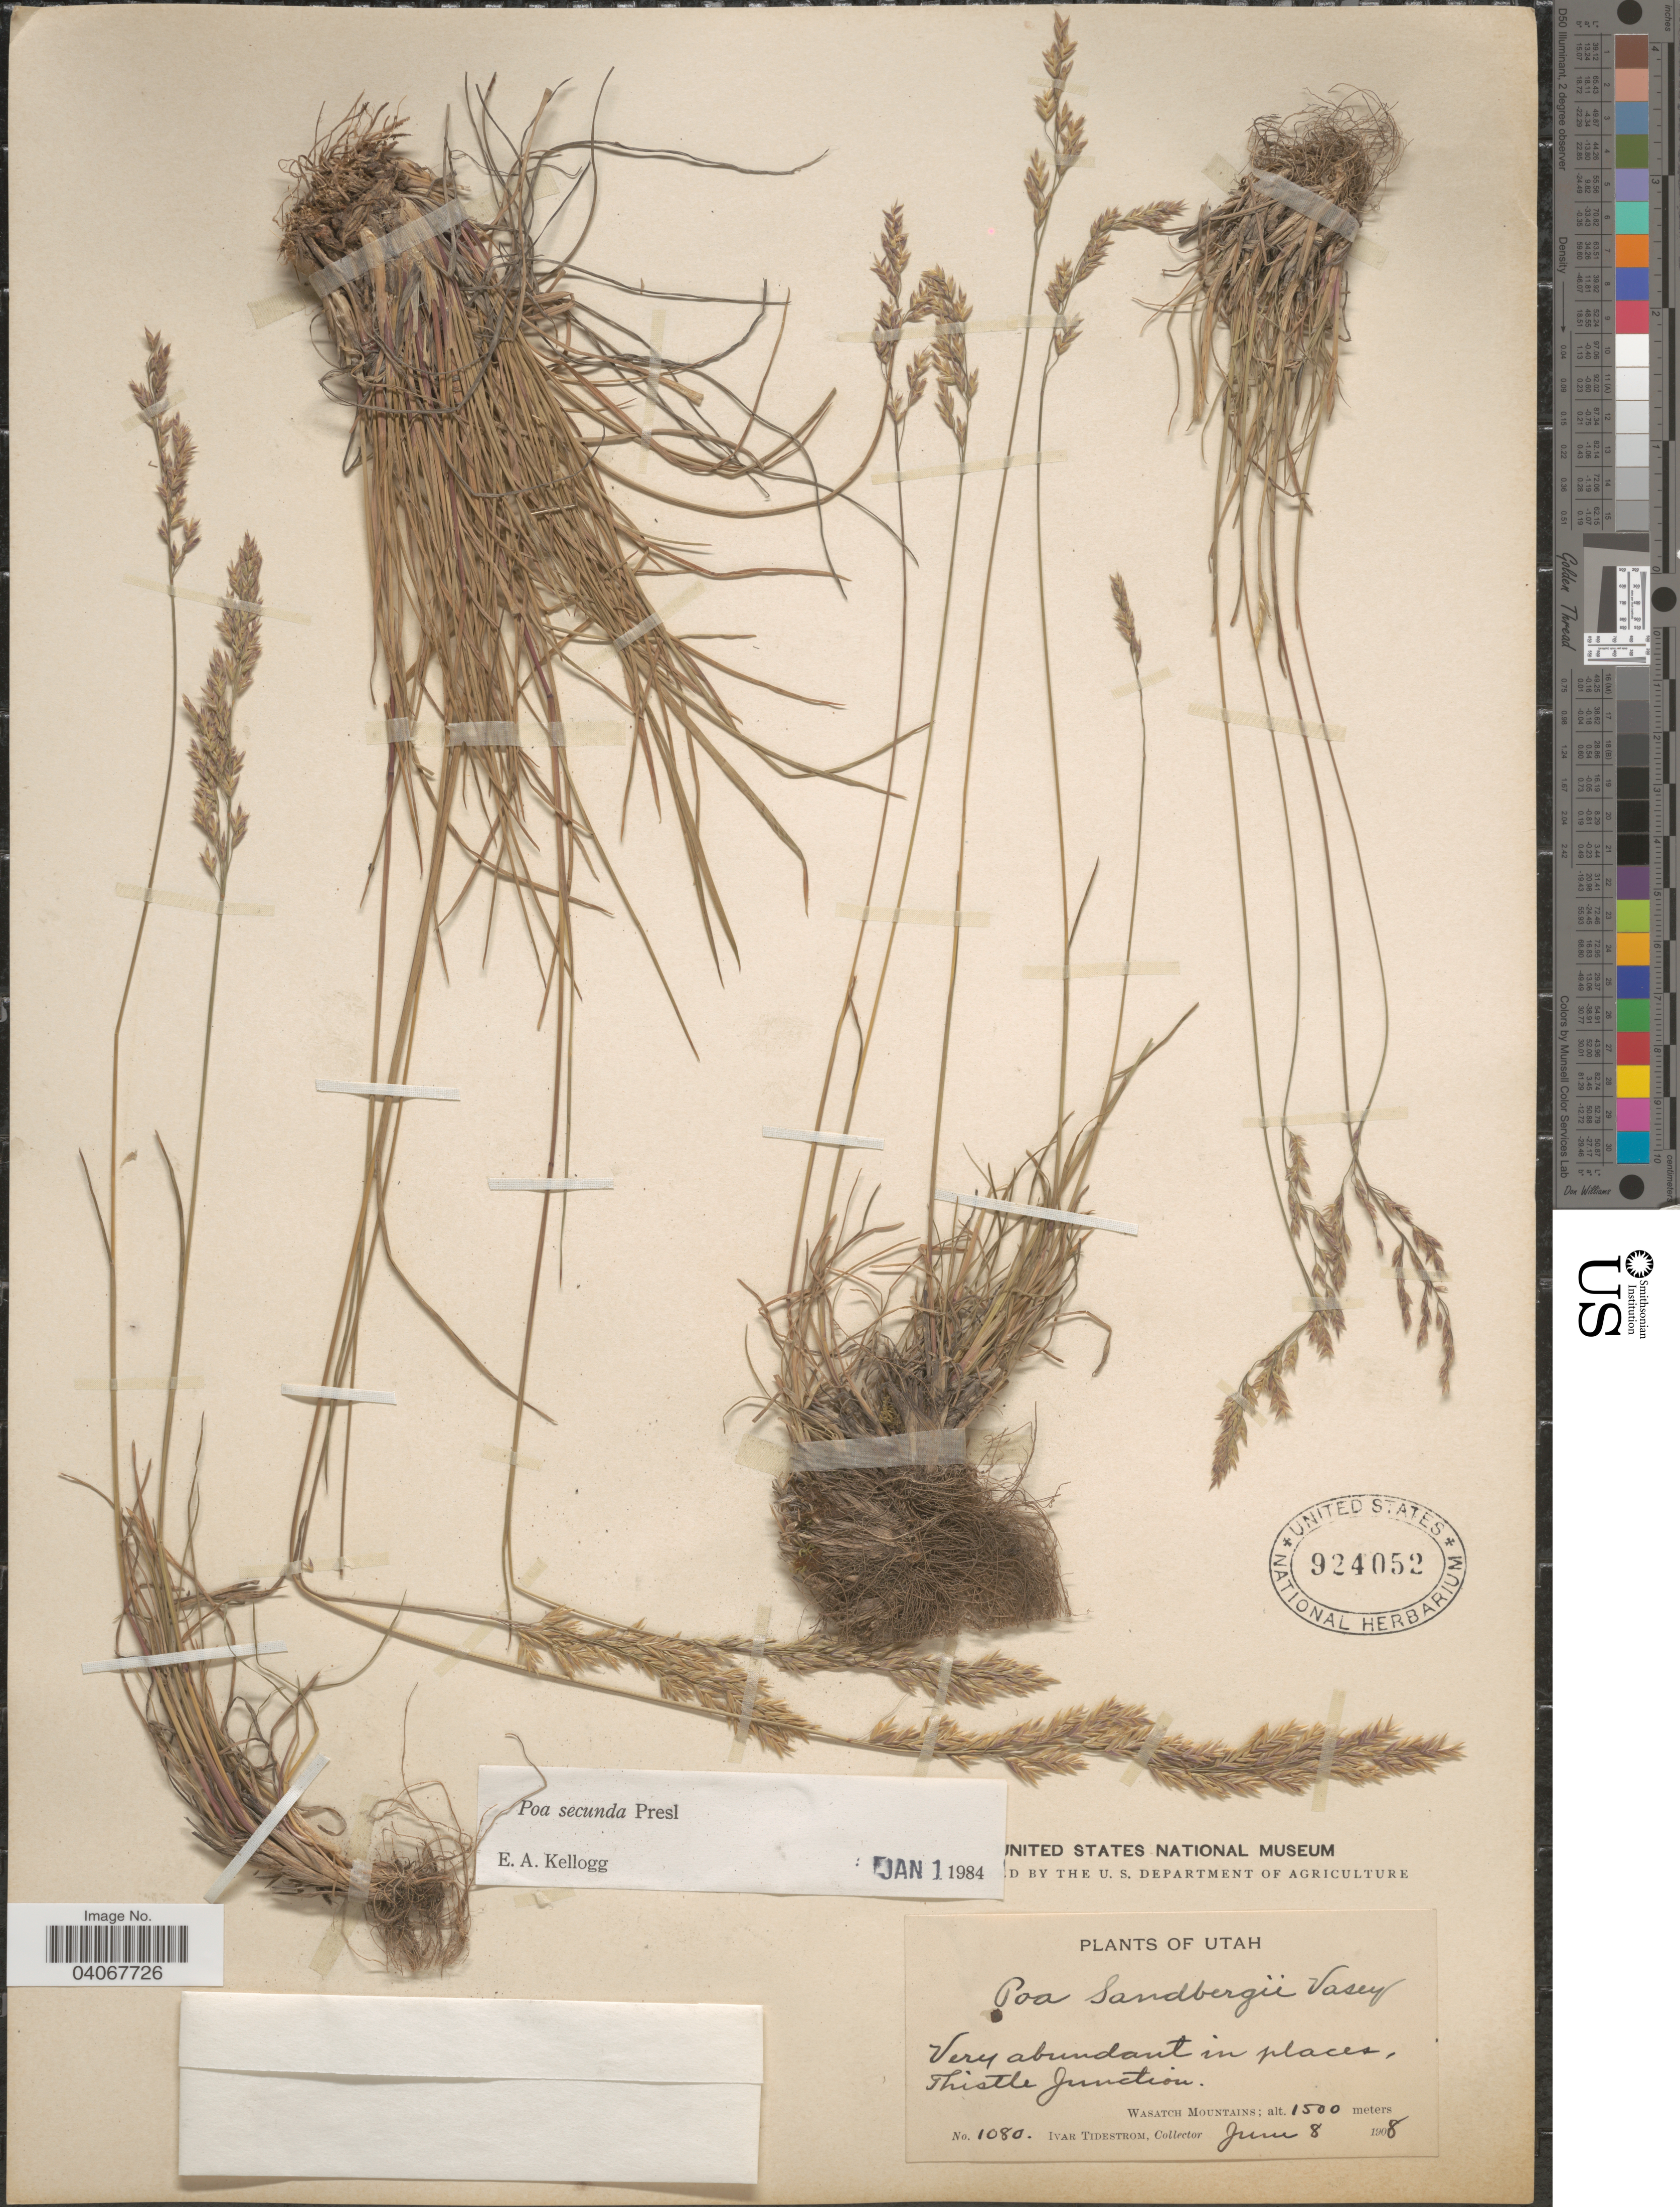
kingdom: Plantae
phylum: Tracheophyta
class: Liliopsida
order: Poales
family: Poaceae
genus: Poa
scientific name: Poa secunda subsp. secunda var. secunda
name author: J. Presl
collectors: I. F. Tidestrom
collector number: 1080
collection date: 1908-06-08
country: United States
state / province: Utah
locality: Very abundant in places, Thistle Junction. Wasatch Mountains.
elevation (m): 1500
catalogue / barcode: US 924052